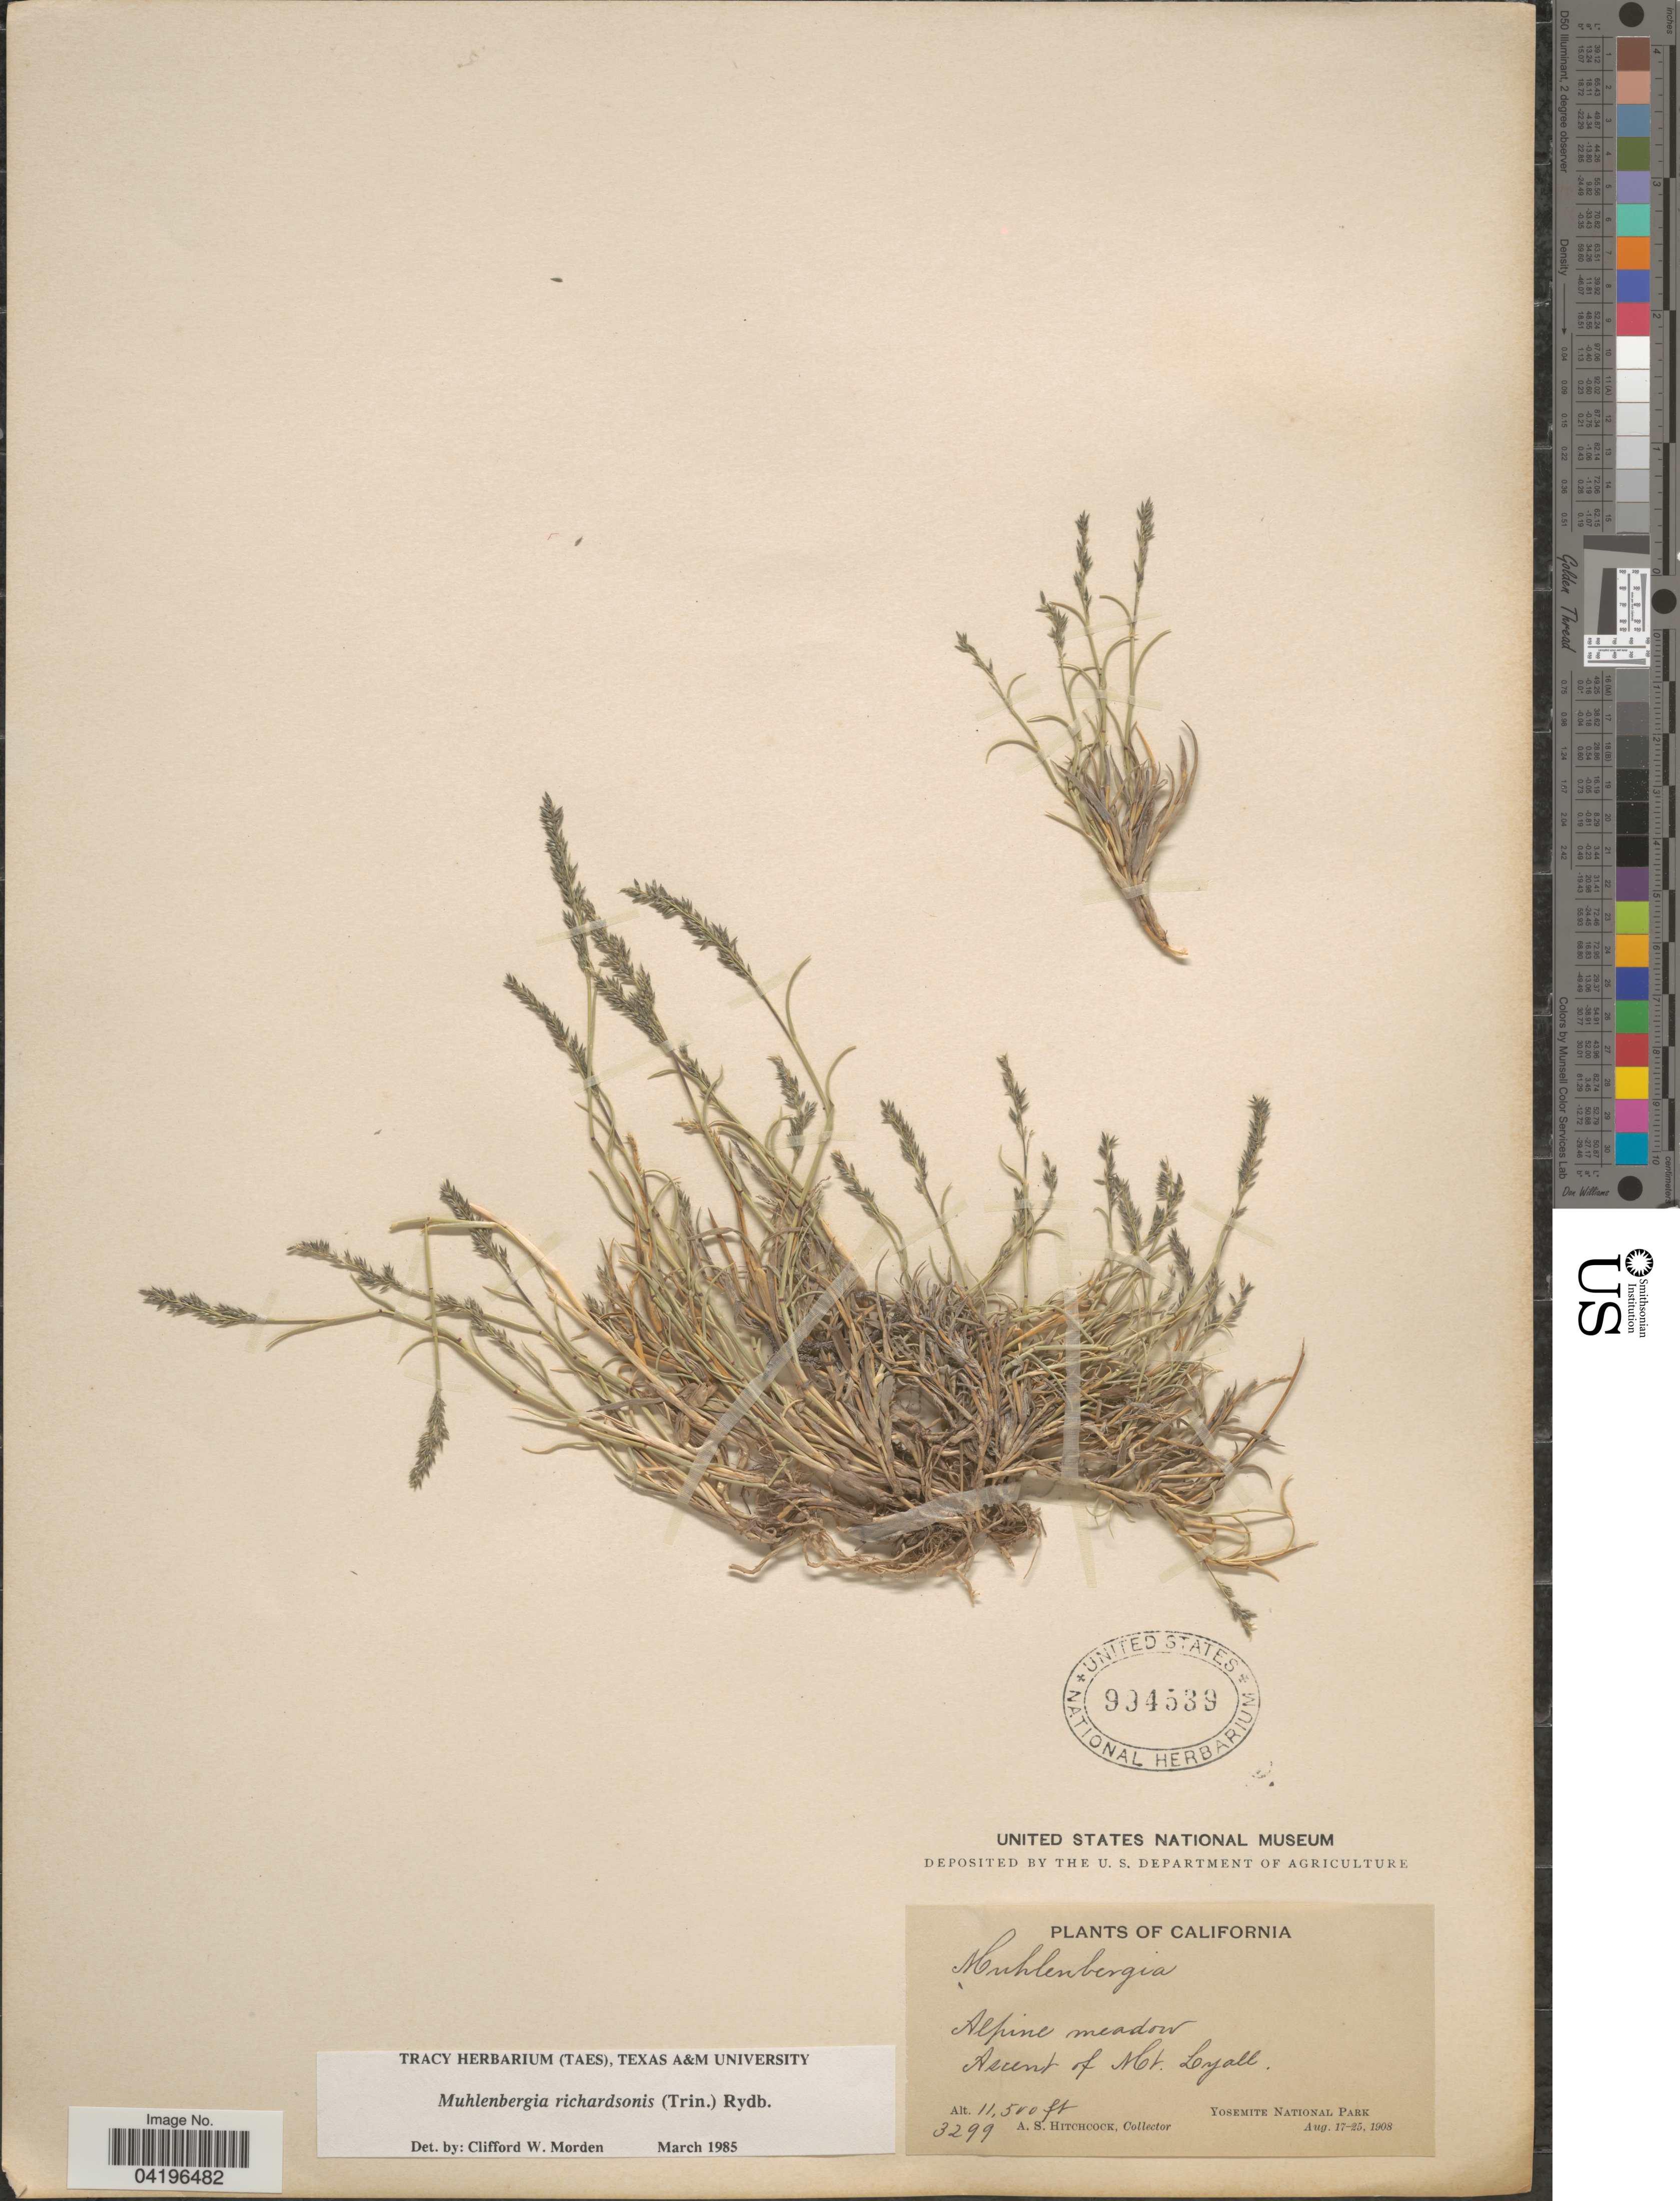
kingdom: Plantae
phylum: Tracheophyta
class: Liliopsida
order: Poales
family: Poaceae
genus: Muhlenbergia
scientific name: Muhlenbergia richardsonis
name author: (Trin.) Rydb.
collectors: A. S. Hitchcock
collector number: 3299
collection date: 1908-08-17/1908-08-25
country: United States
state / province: California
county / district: Mariposa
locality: Alpine meadow. Ascent of Mt. Lyall. Yosemite National Park.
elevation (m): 3505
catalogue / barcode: US 994539